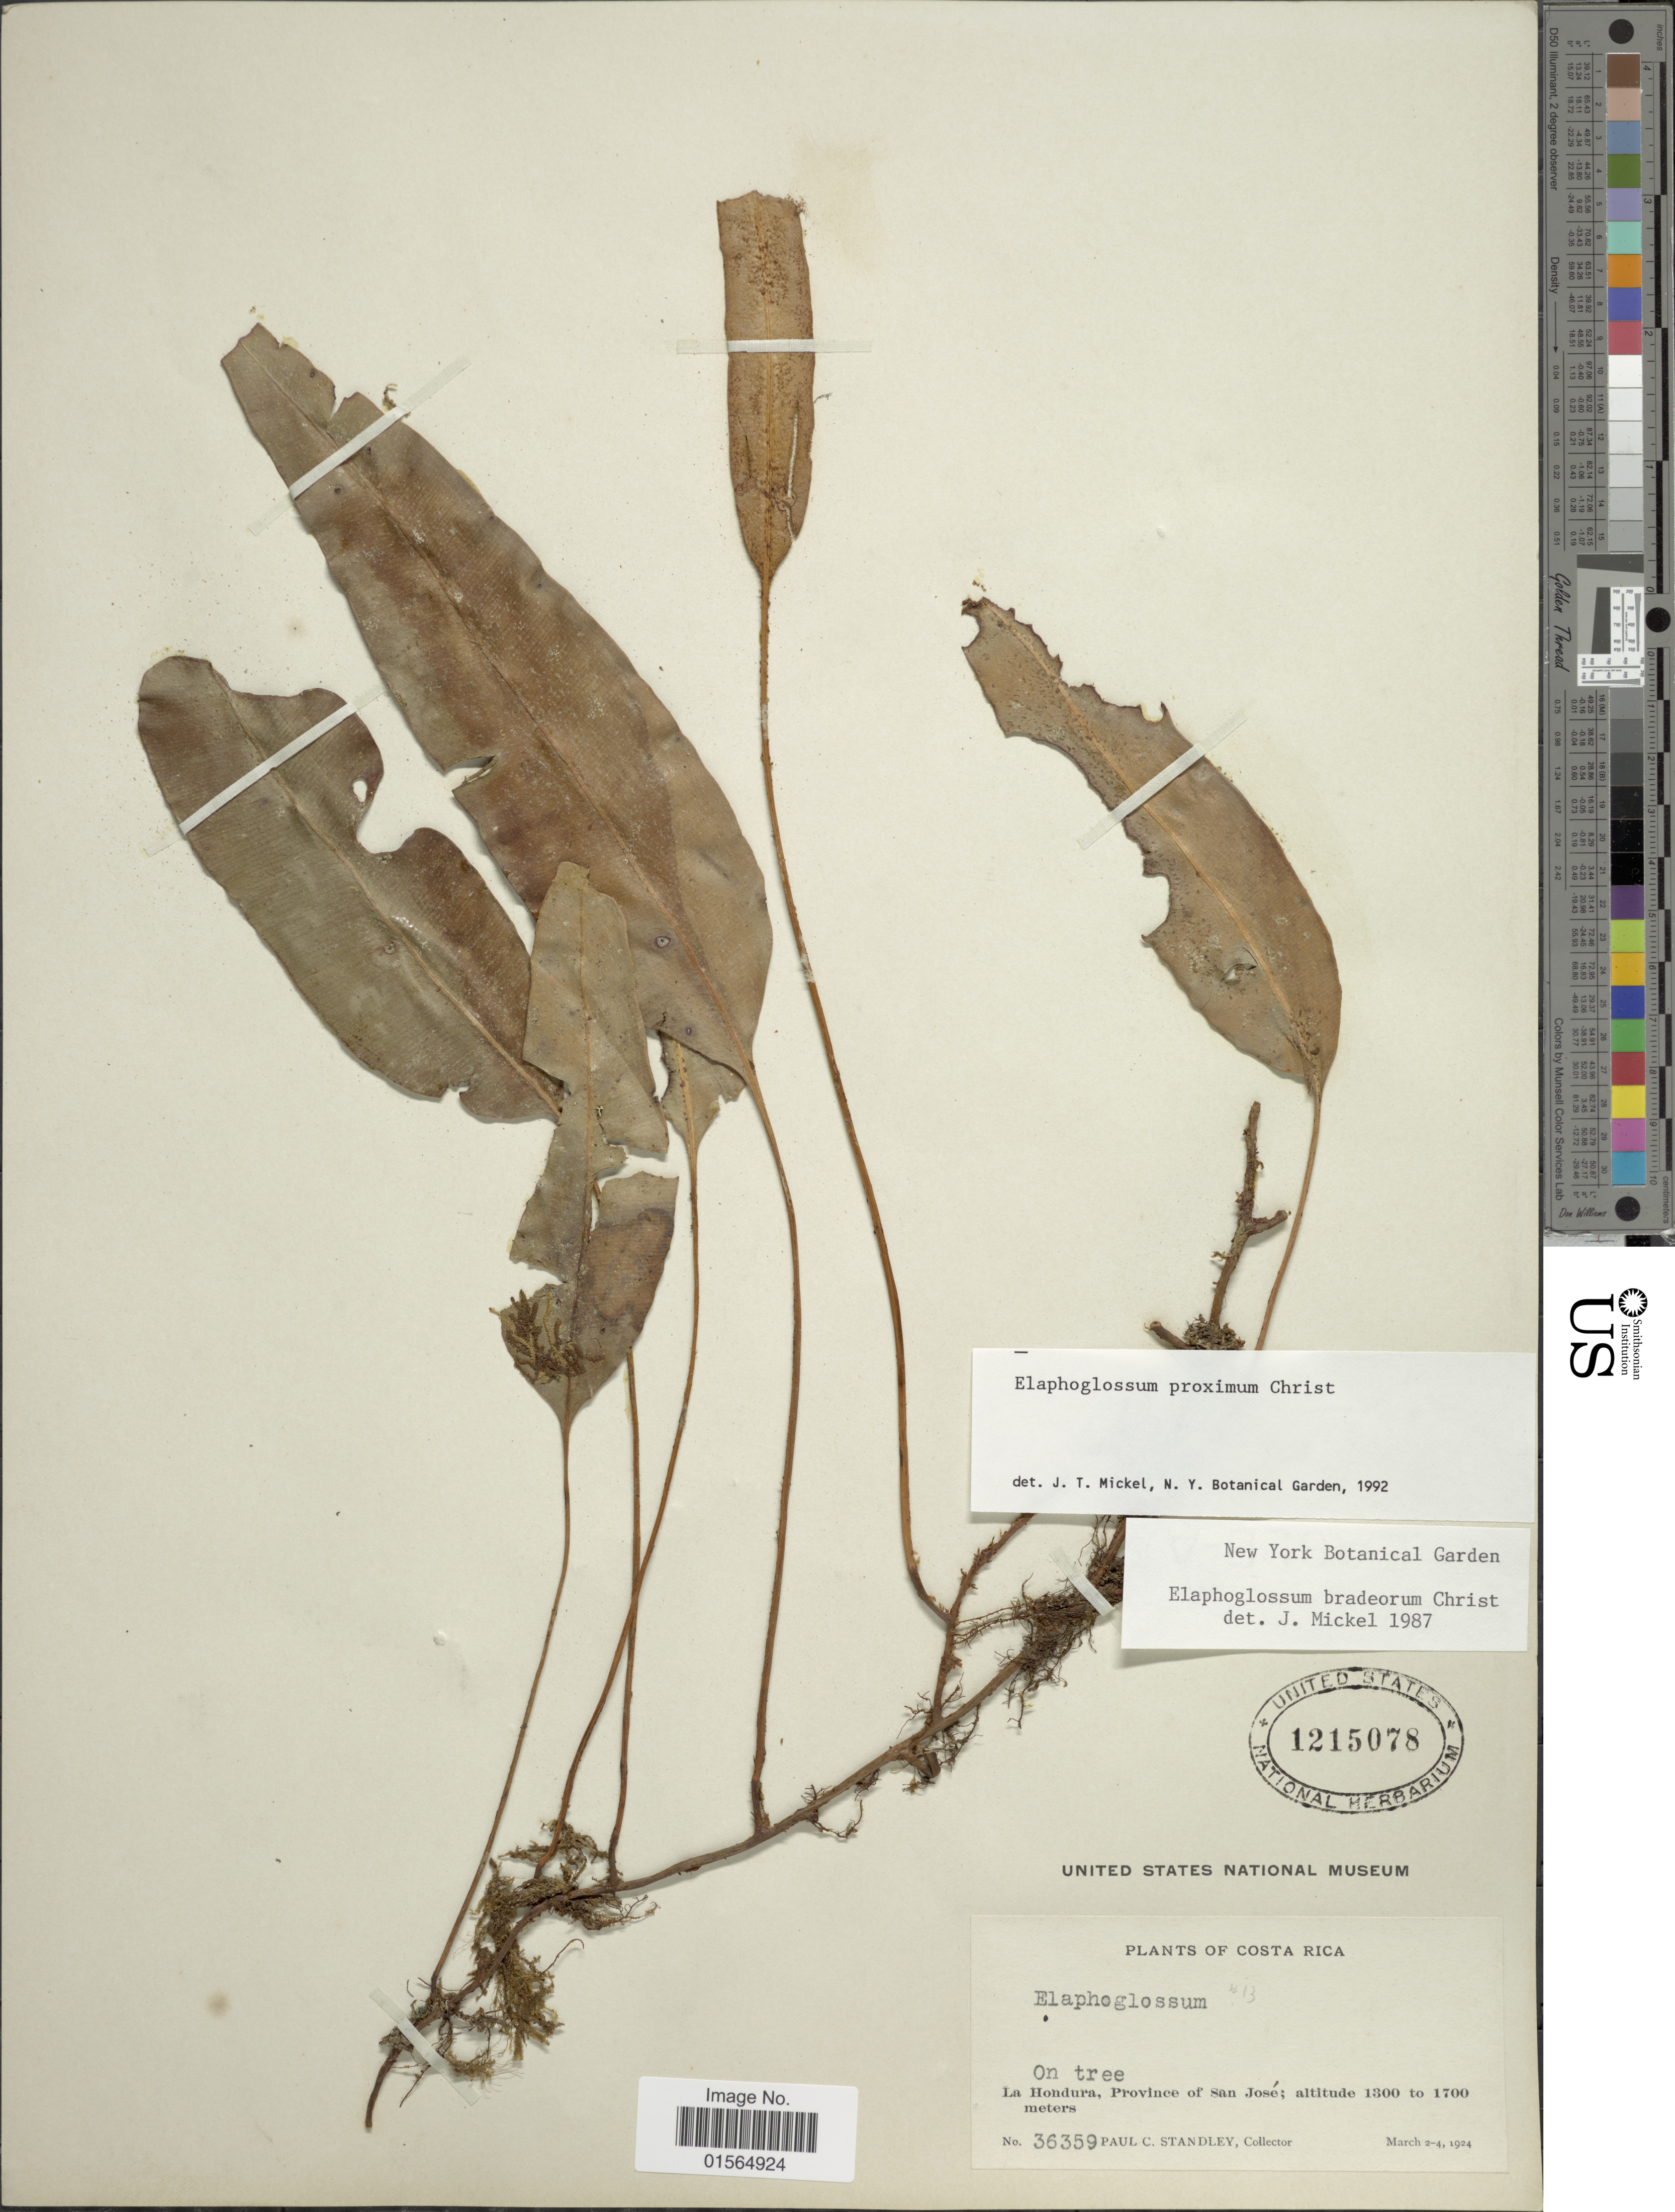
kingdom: Plantae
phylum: Tracheophyta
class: Polypodiopsida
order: Polypodiales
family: Dryopteridaceae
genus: Elaphoglossum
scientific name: Elaphoglossum proximum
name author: (J. Bommer) Christ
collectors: P. C. Standley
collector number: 36359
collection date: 1924-03-02/1924-03-04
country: Costa Rica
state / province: San José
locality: La Hondura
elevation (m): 1300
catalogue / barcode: US 1215078